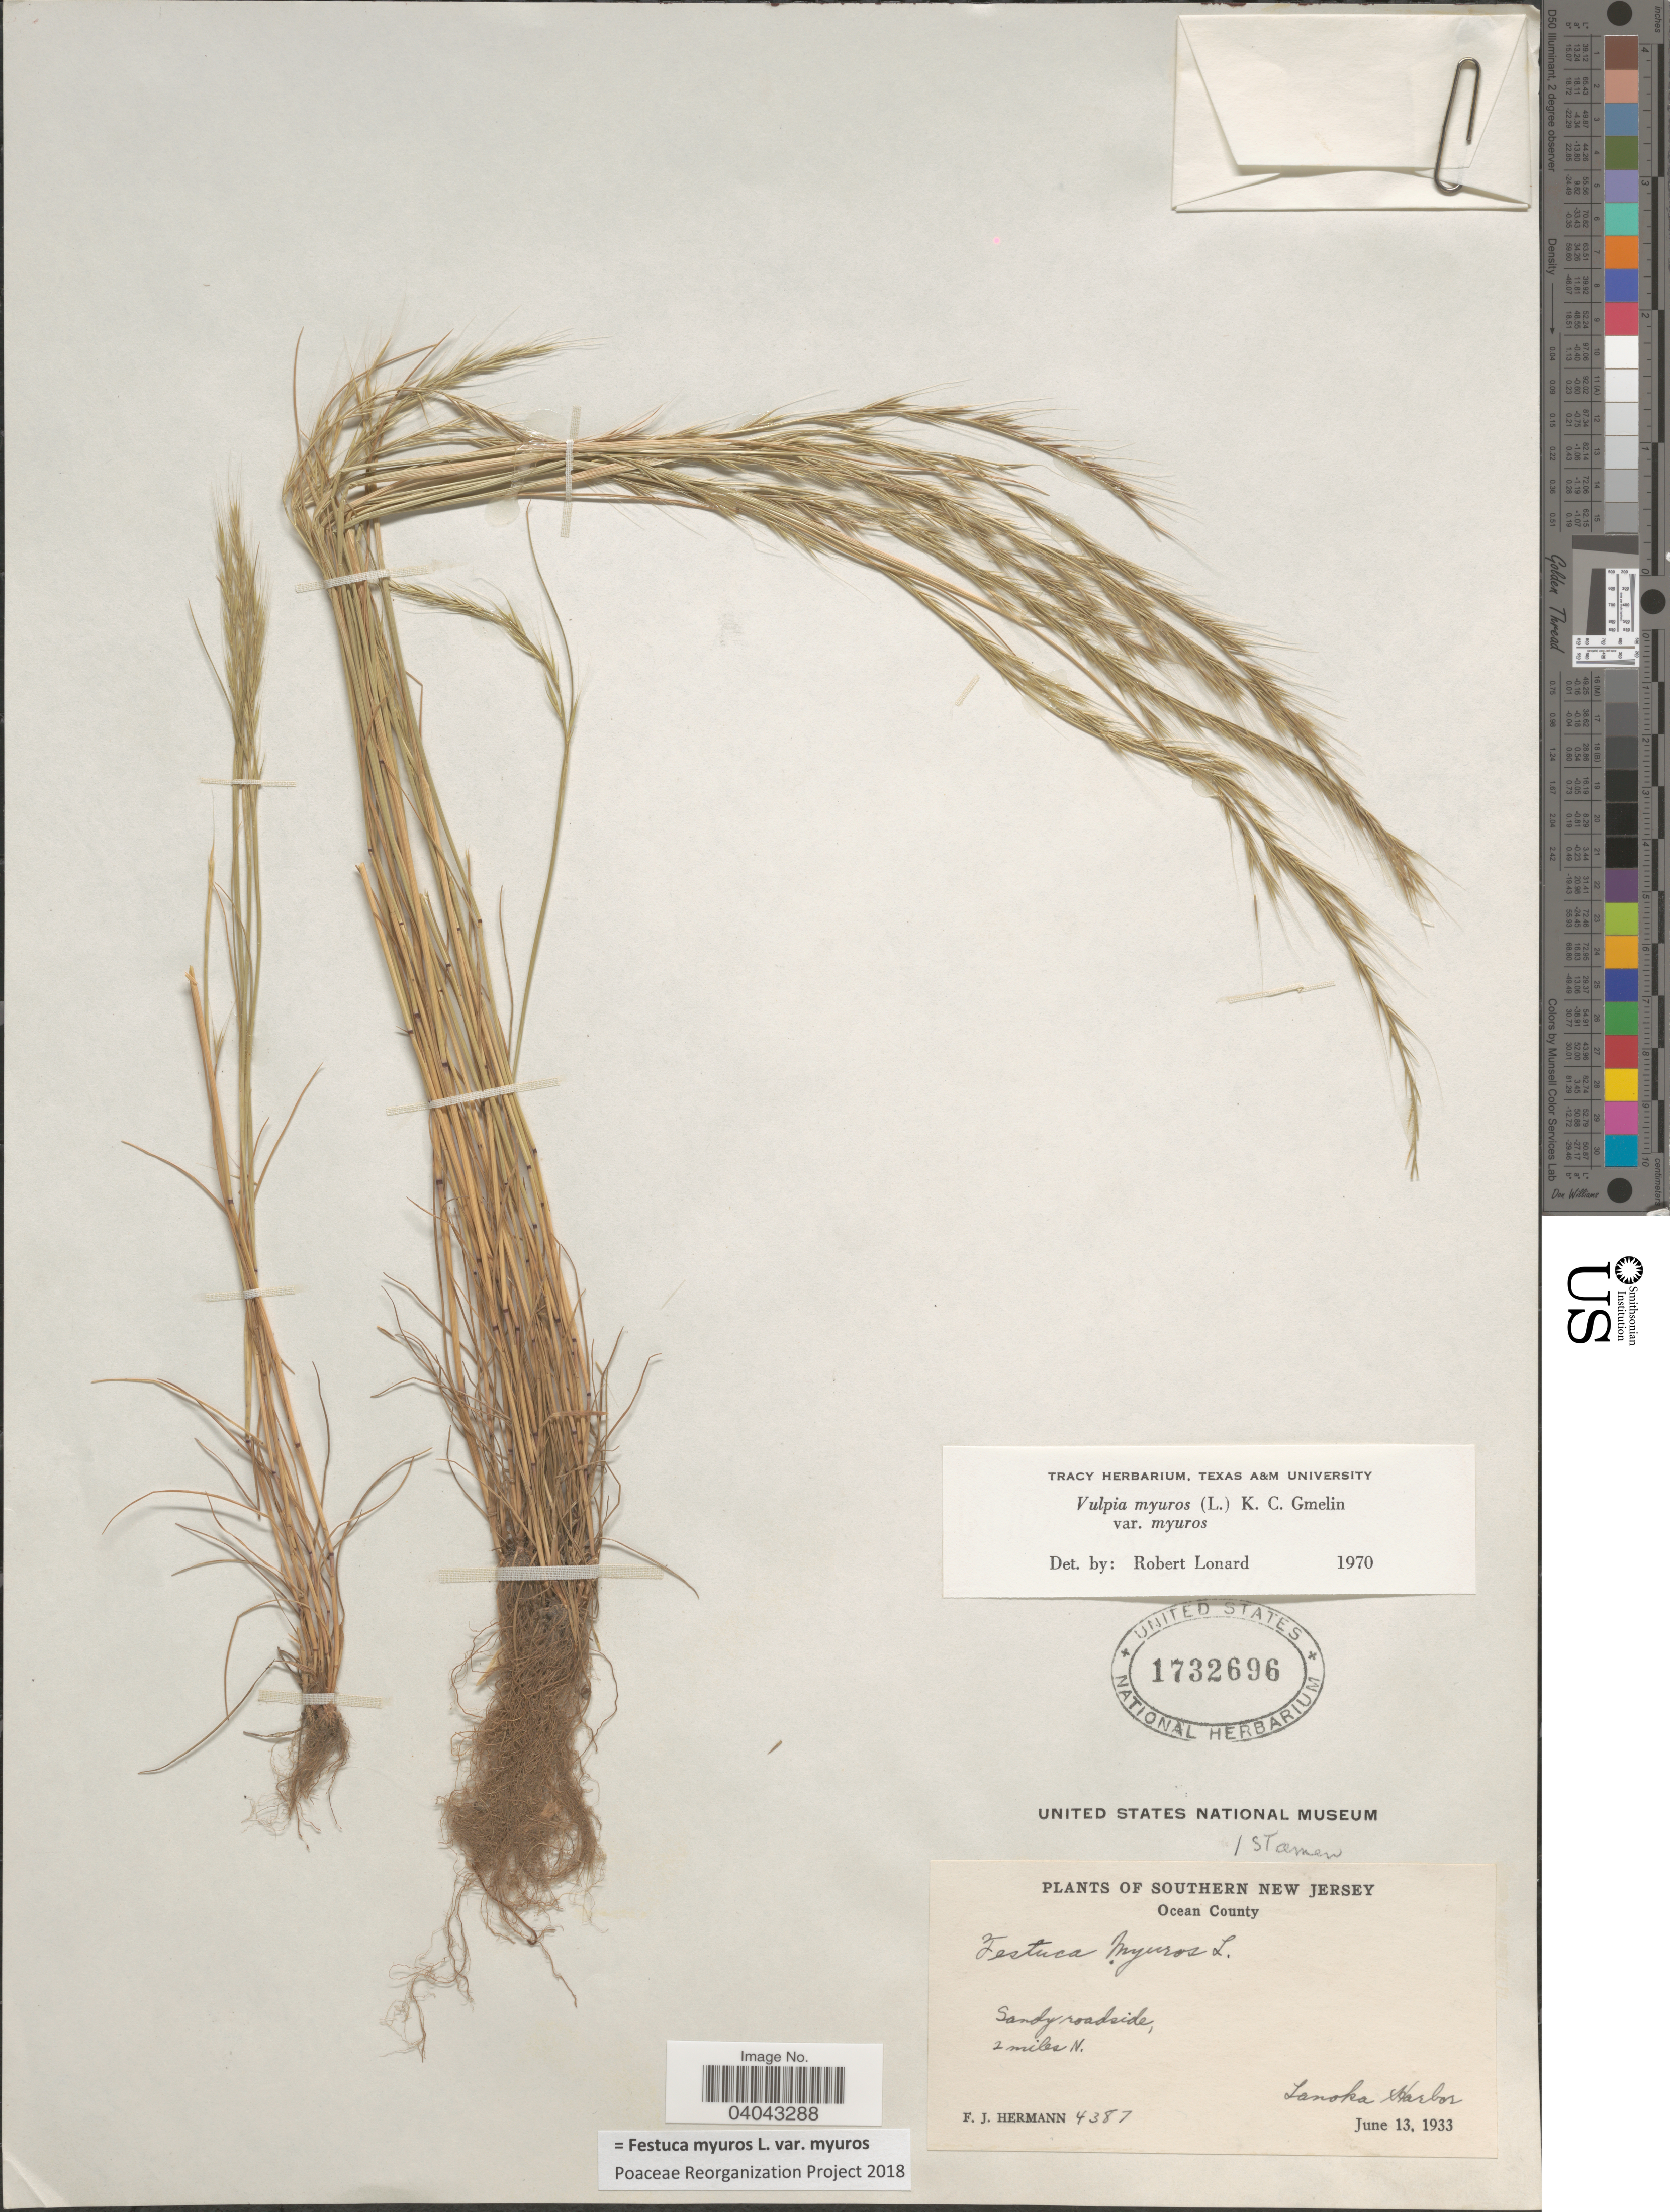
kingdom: Plantae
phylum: Tracheophyta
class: Liliopsida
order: Poales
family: Poaceae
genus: Festuca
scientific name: Festuca myuros var. myuros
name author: L.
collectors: F. J. Hermann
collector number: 4387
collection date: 1933-06-13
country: United States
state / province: New Jersey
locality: Southern New Jersey. Ocean County. Sandy roadside, 2 miles N. Lanoka Harbor.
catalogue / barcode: US 1732696